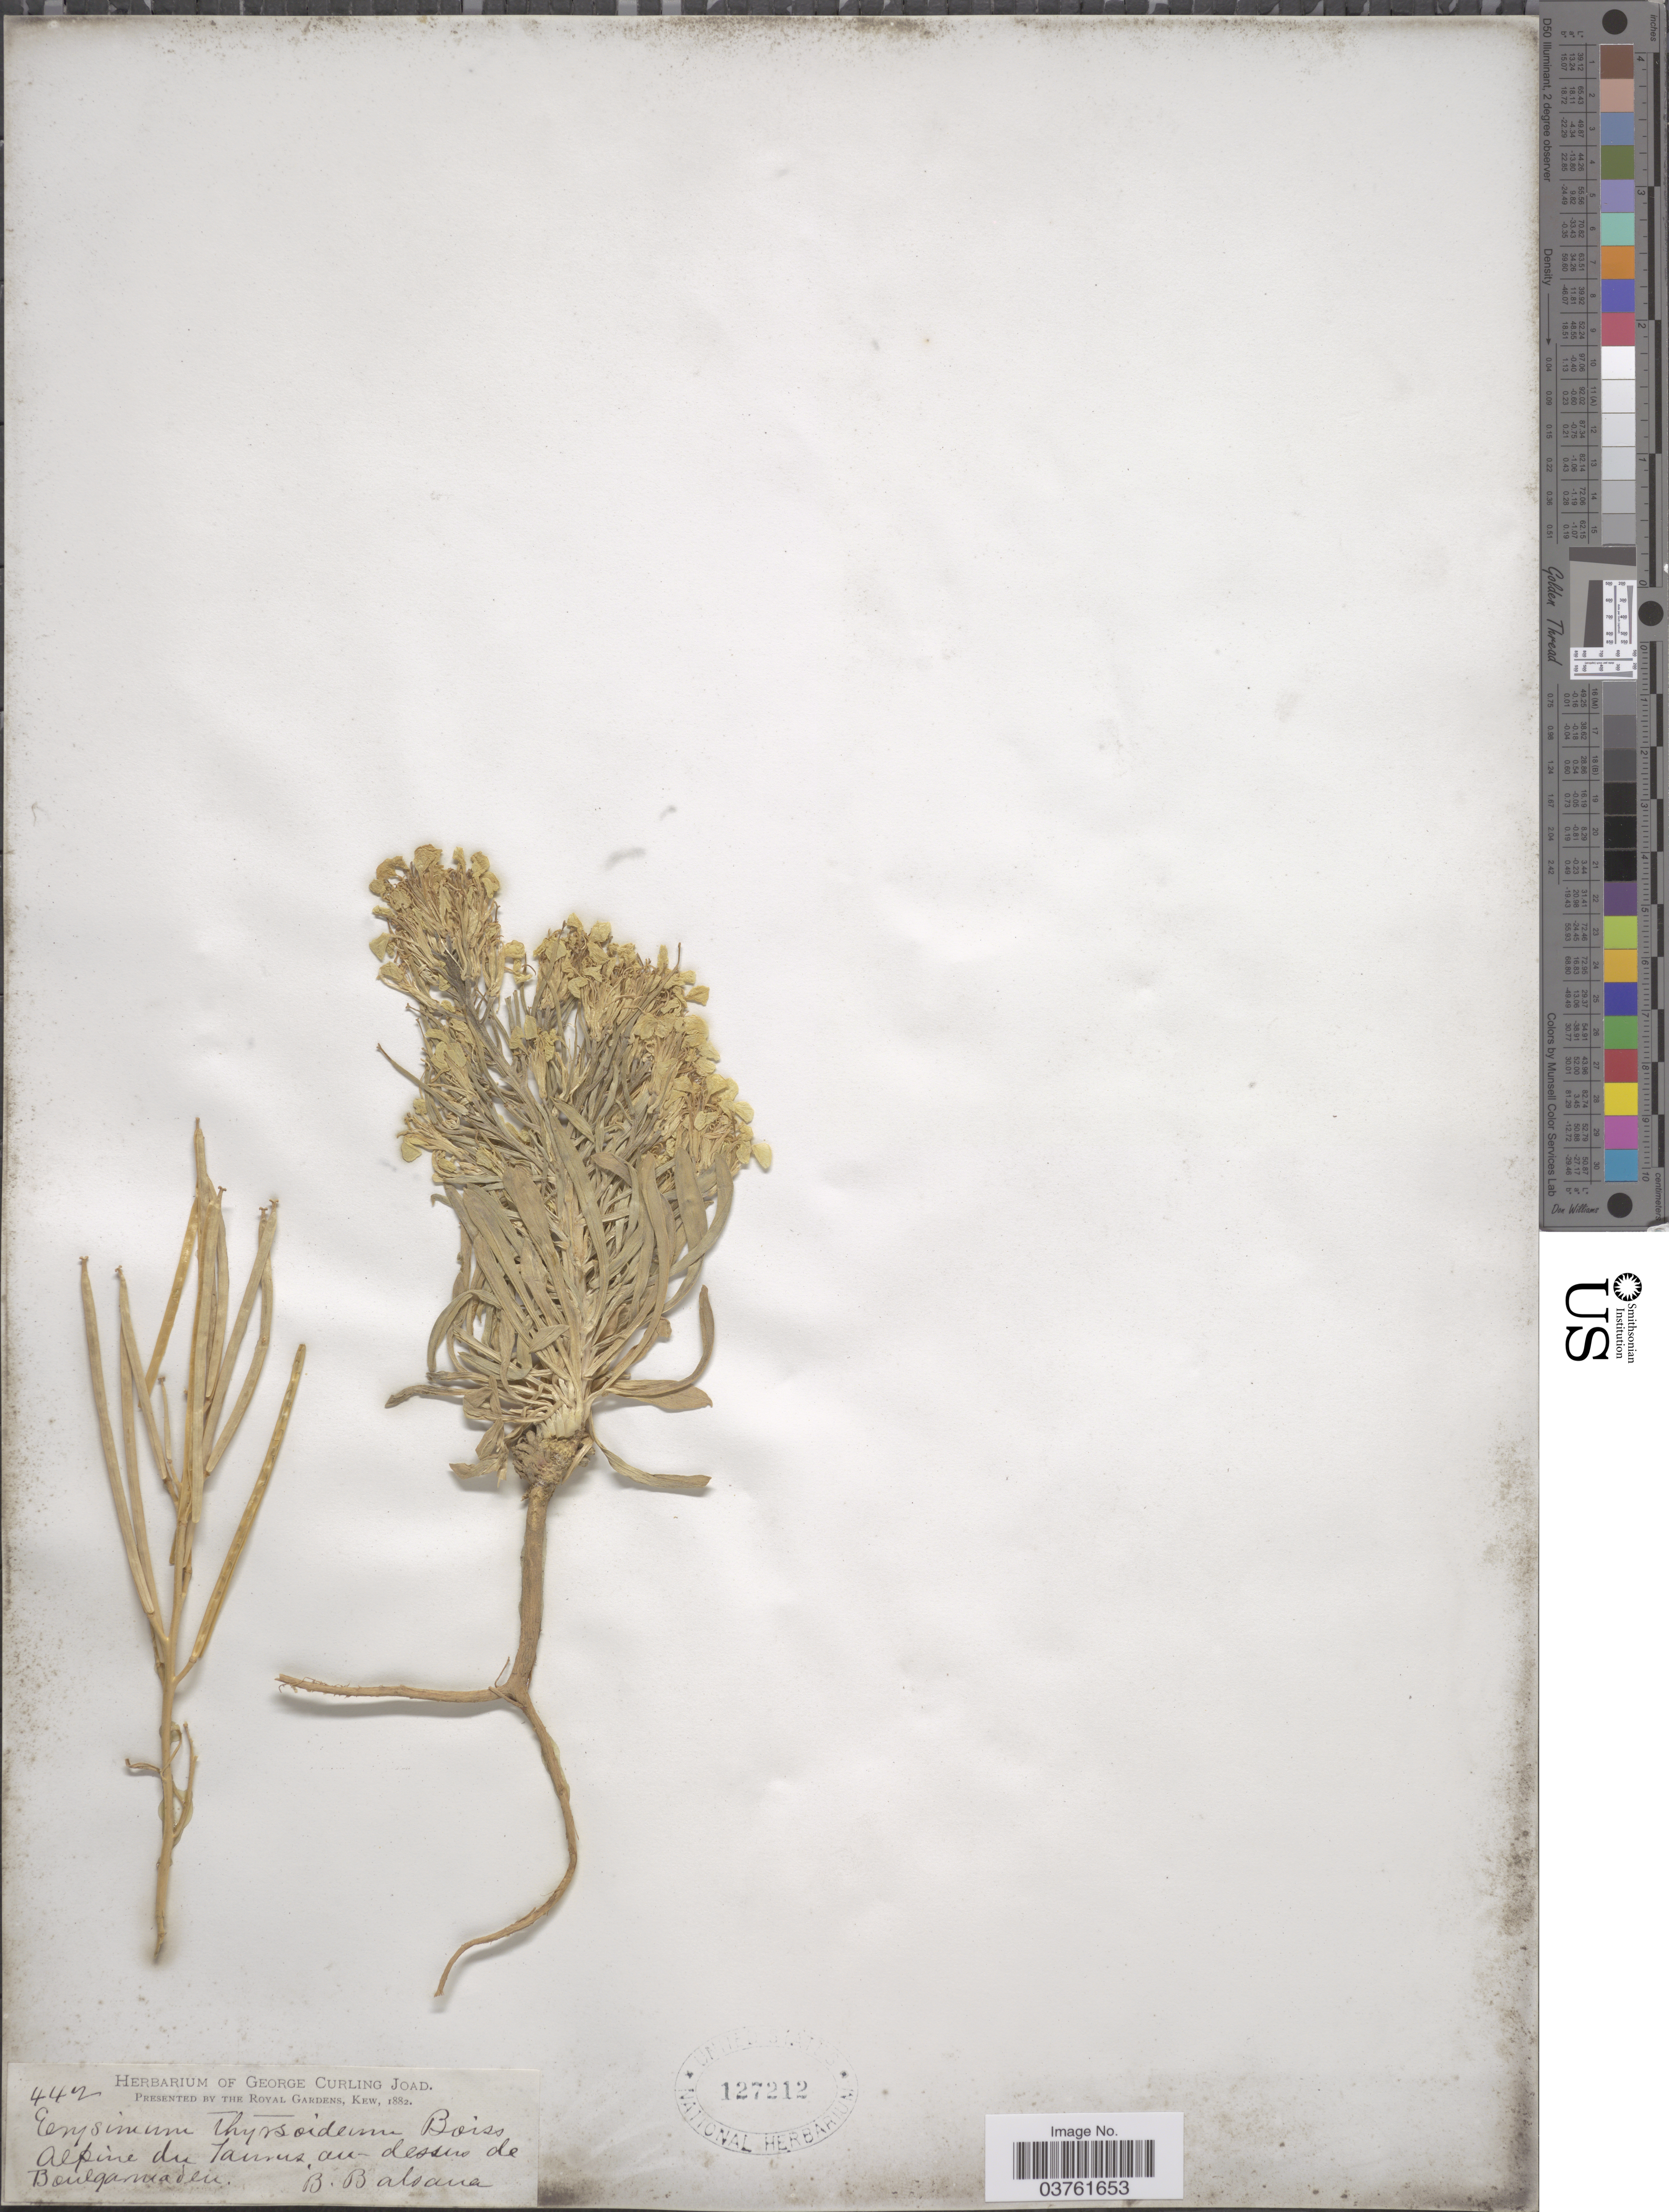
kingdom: Plantae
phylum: Tracheophyta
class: Magnoliopsida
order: Brassicales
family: Brassicaceae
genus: Erysimum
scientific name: Erysimum thyrsoideum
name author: Boiss.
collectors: B. Balsana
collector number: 442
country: Turkey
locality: Alpine du Taurus, au-dessus de Boulgarmaden.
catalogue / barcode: US 127212